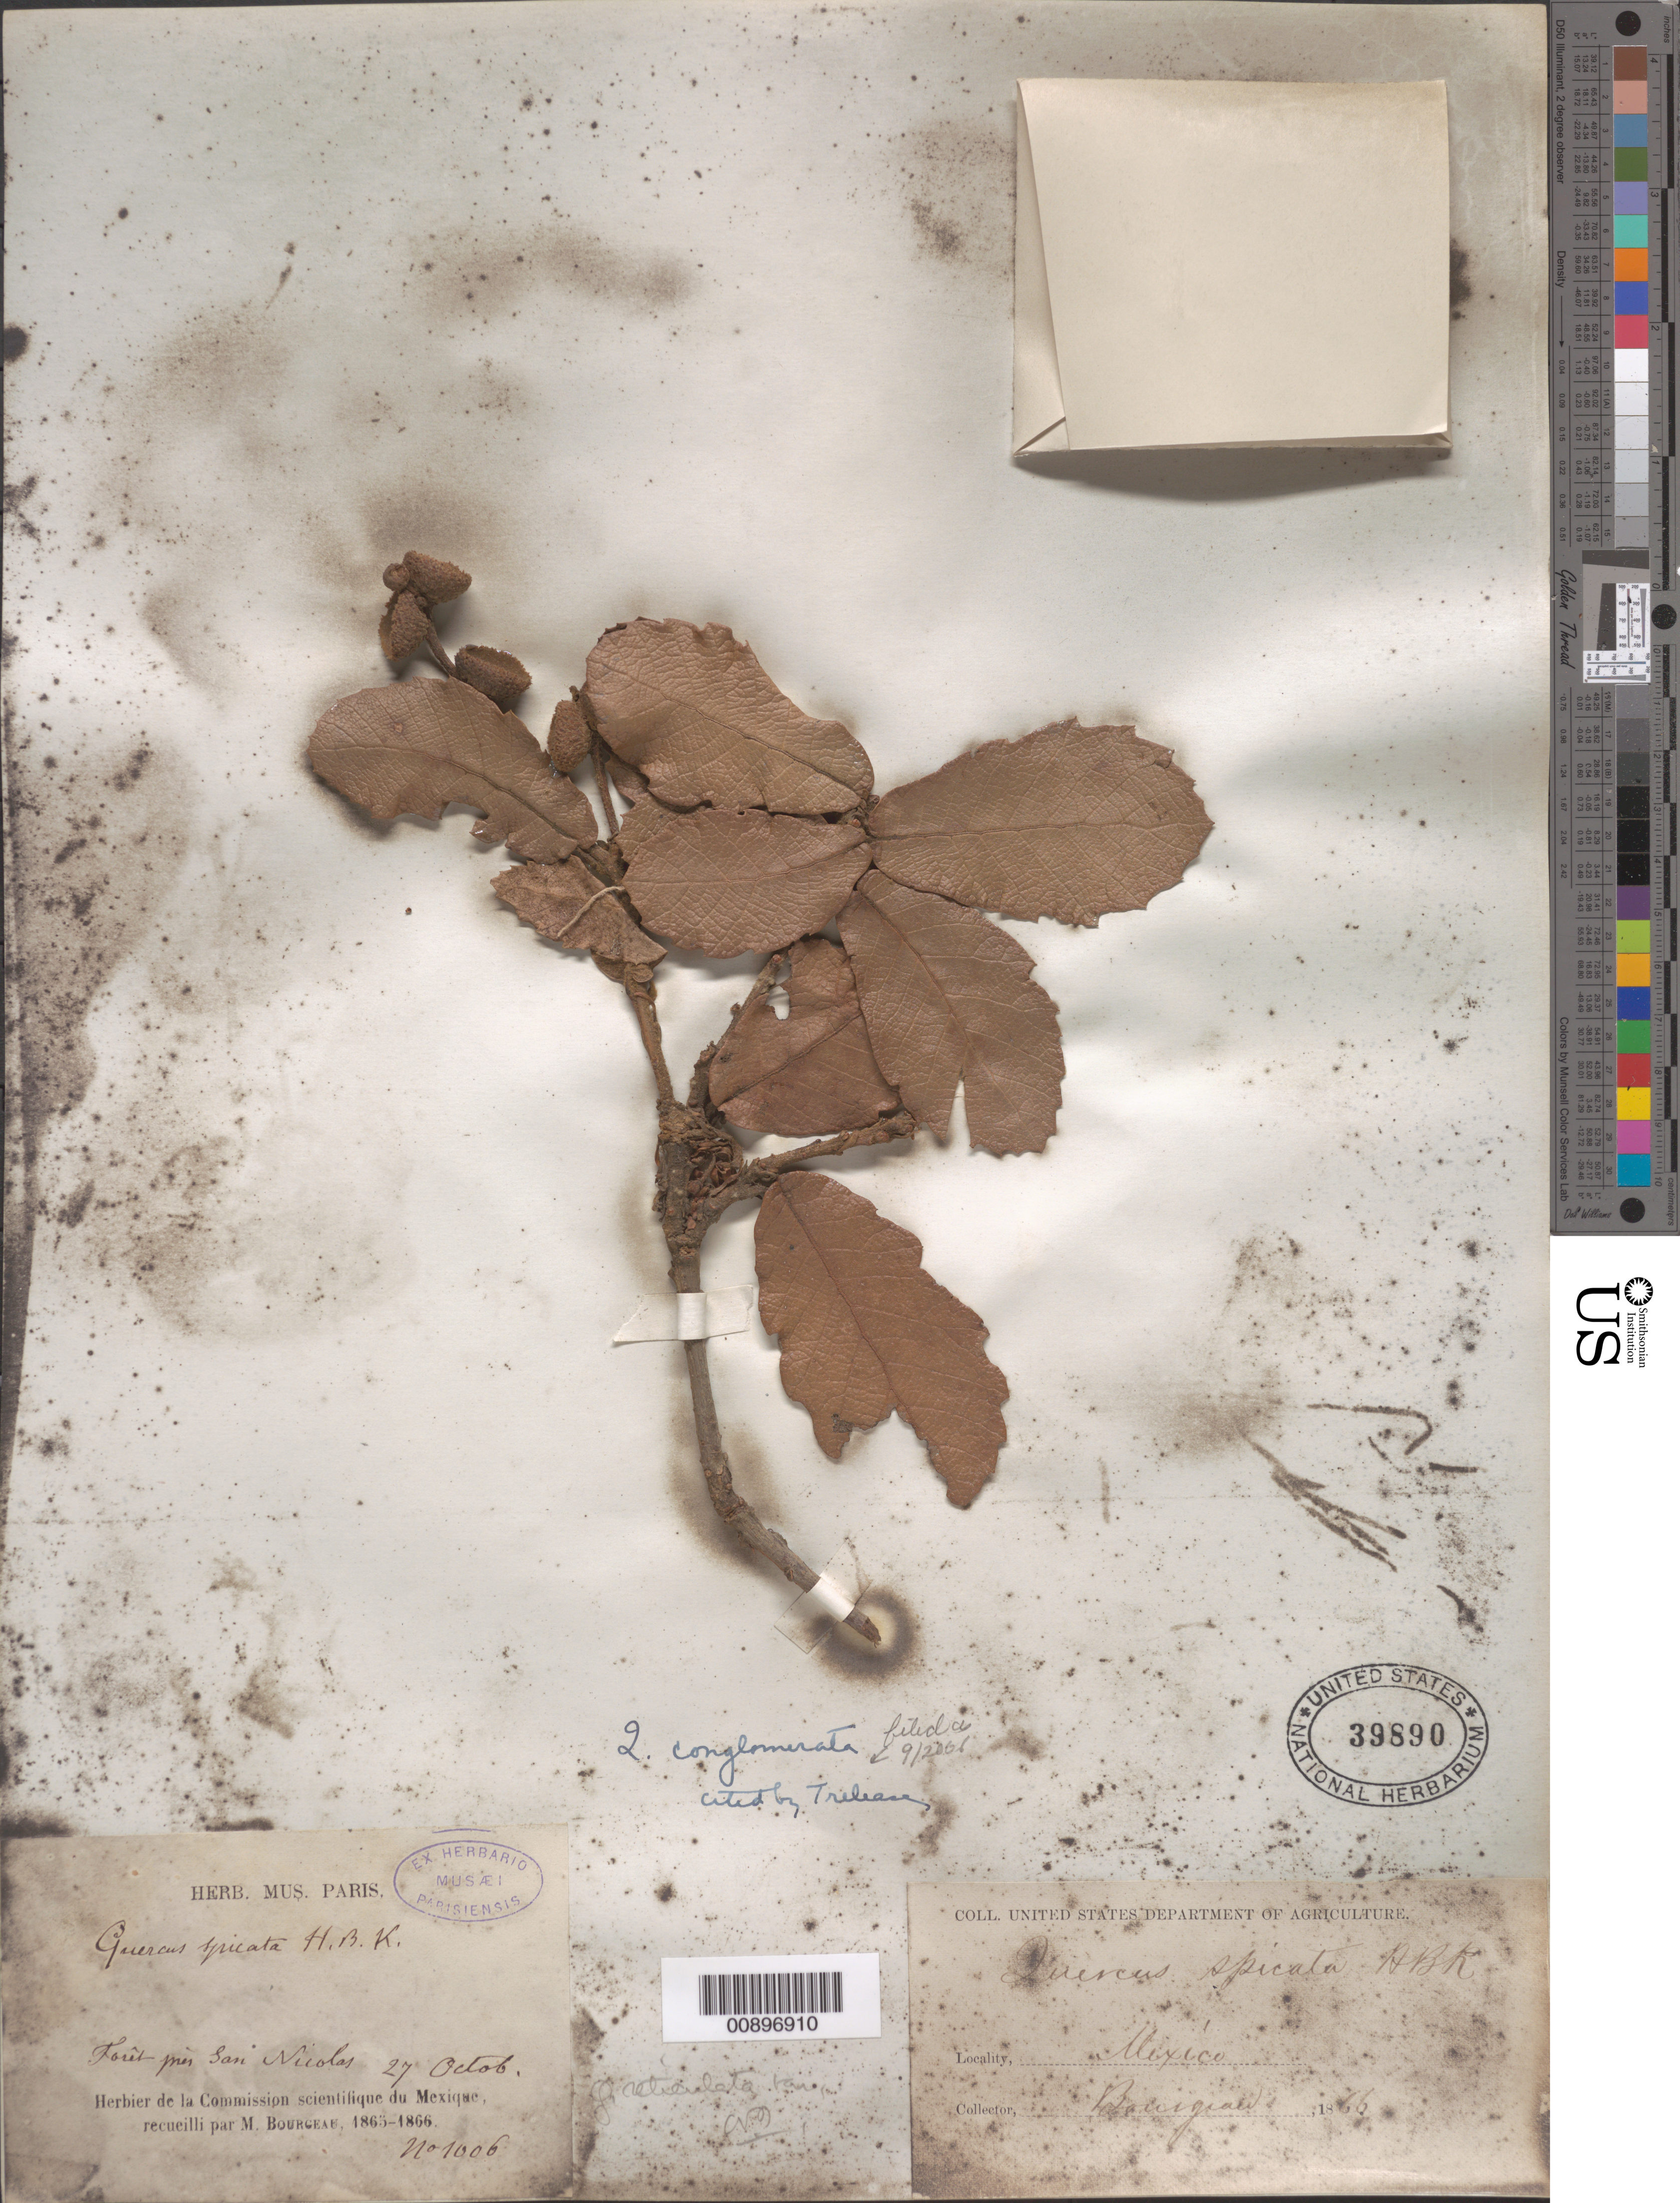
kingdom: Plantae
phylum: Tracheophyta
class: Magnoliopsida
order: Fagales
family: Fagaceae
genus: Quercus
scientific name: Quercus conglomerata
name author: Trel.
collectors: E. Bourgeau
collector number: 1006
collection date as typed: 27 Oct 1866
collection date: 1866-10-27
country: Mexico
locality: Forêt près San Nicolas.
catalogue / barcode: US 39890